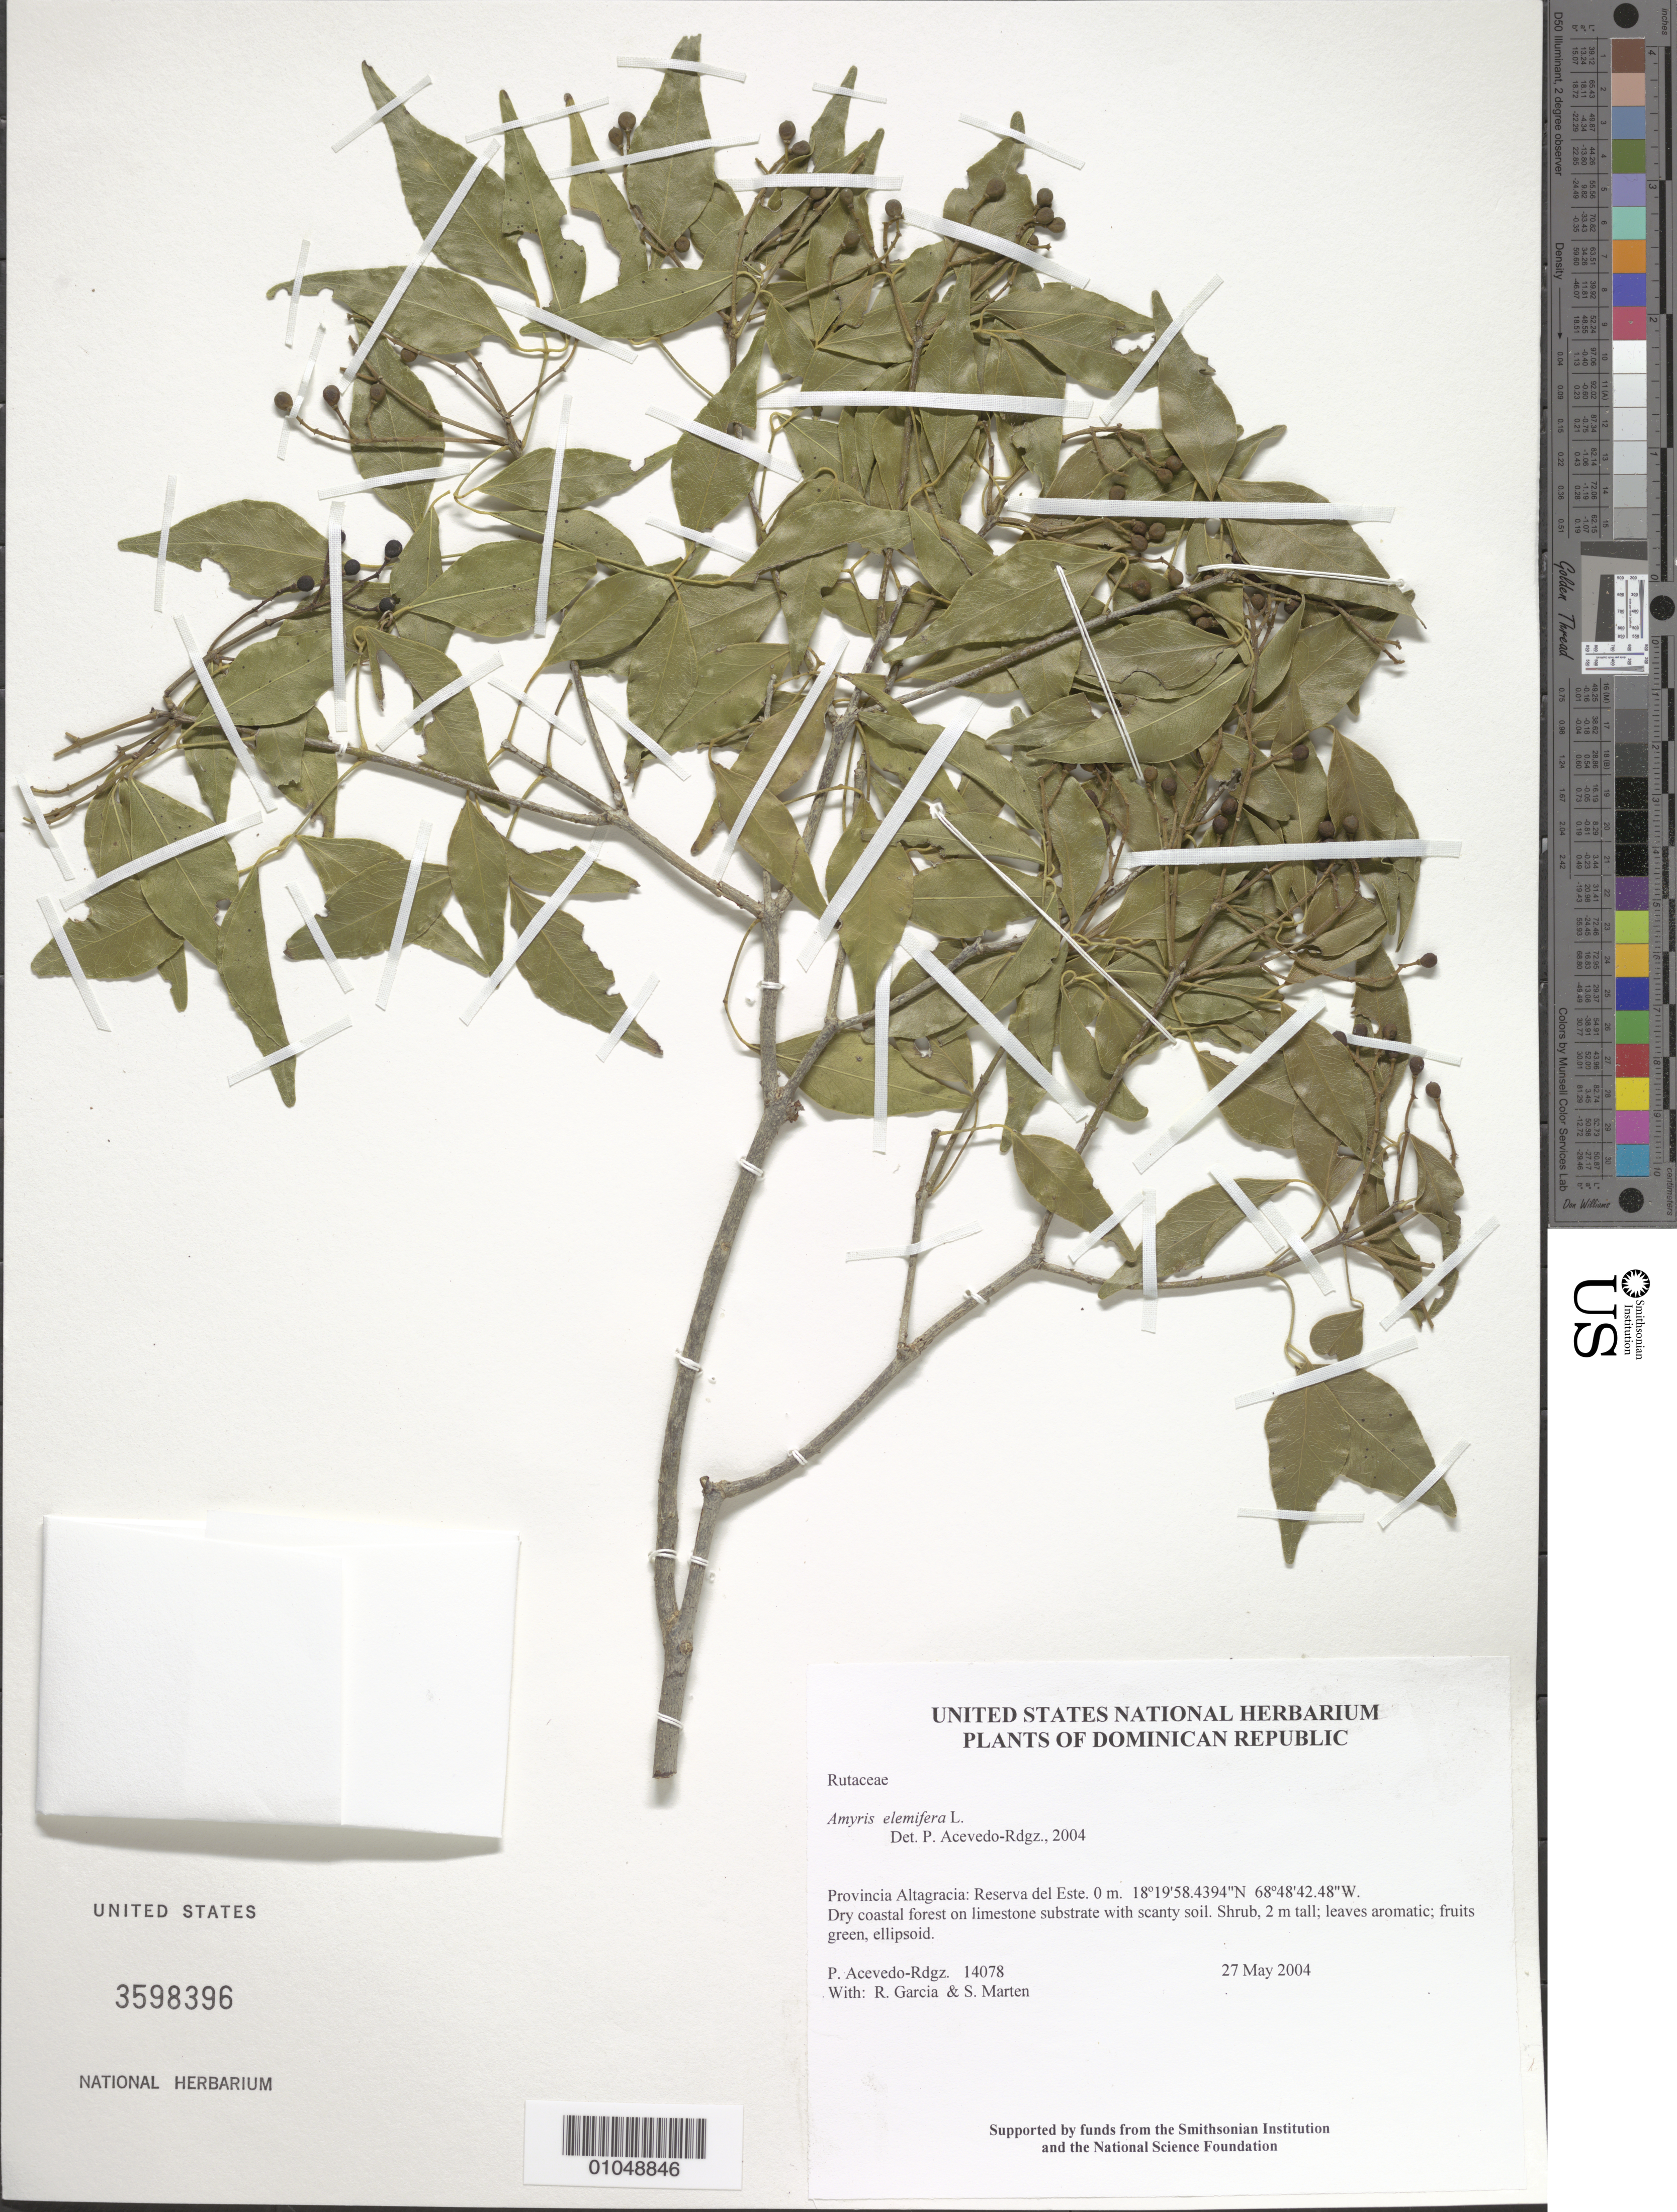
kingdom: Plantae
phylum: Tracheophyta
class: Magnoliopsida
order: Sapindales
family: Rutaceae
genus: Amyris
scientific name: Amyris elemifera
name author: L.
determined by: Acevedo-Rodríguez, P., (BOT), Smithsonian Institution - National Museum of Natural History (UNITED STATES)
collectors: P. Acevedo-Rodr., R. G. García & S. Marten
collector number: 14078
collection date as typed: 27 May 2004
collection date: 2004-05-27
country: Dominican Republic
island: Hispaniola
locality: Provincia Altagracia: Reserva del Este.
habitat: Dry coastal forest on limestone substrate with scanty soil.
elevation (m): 0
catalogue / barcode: US 3598396